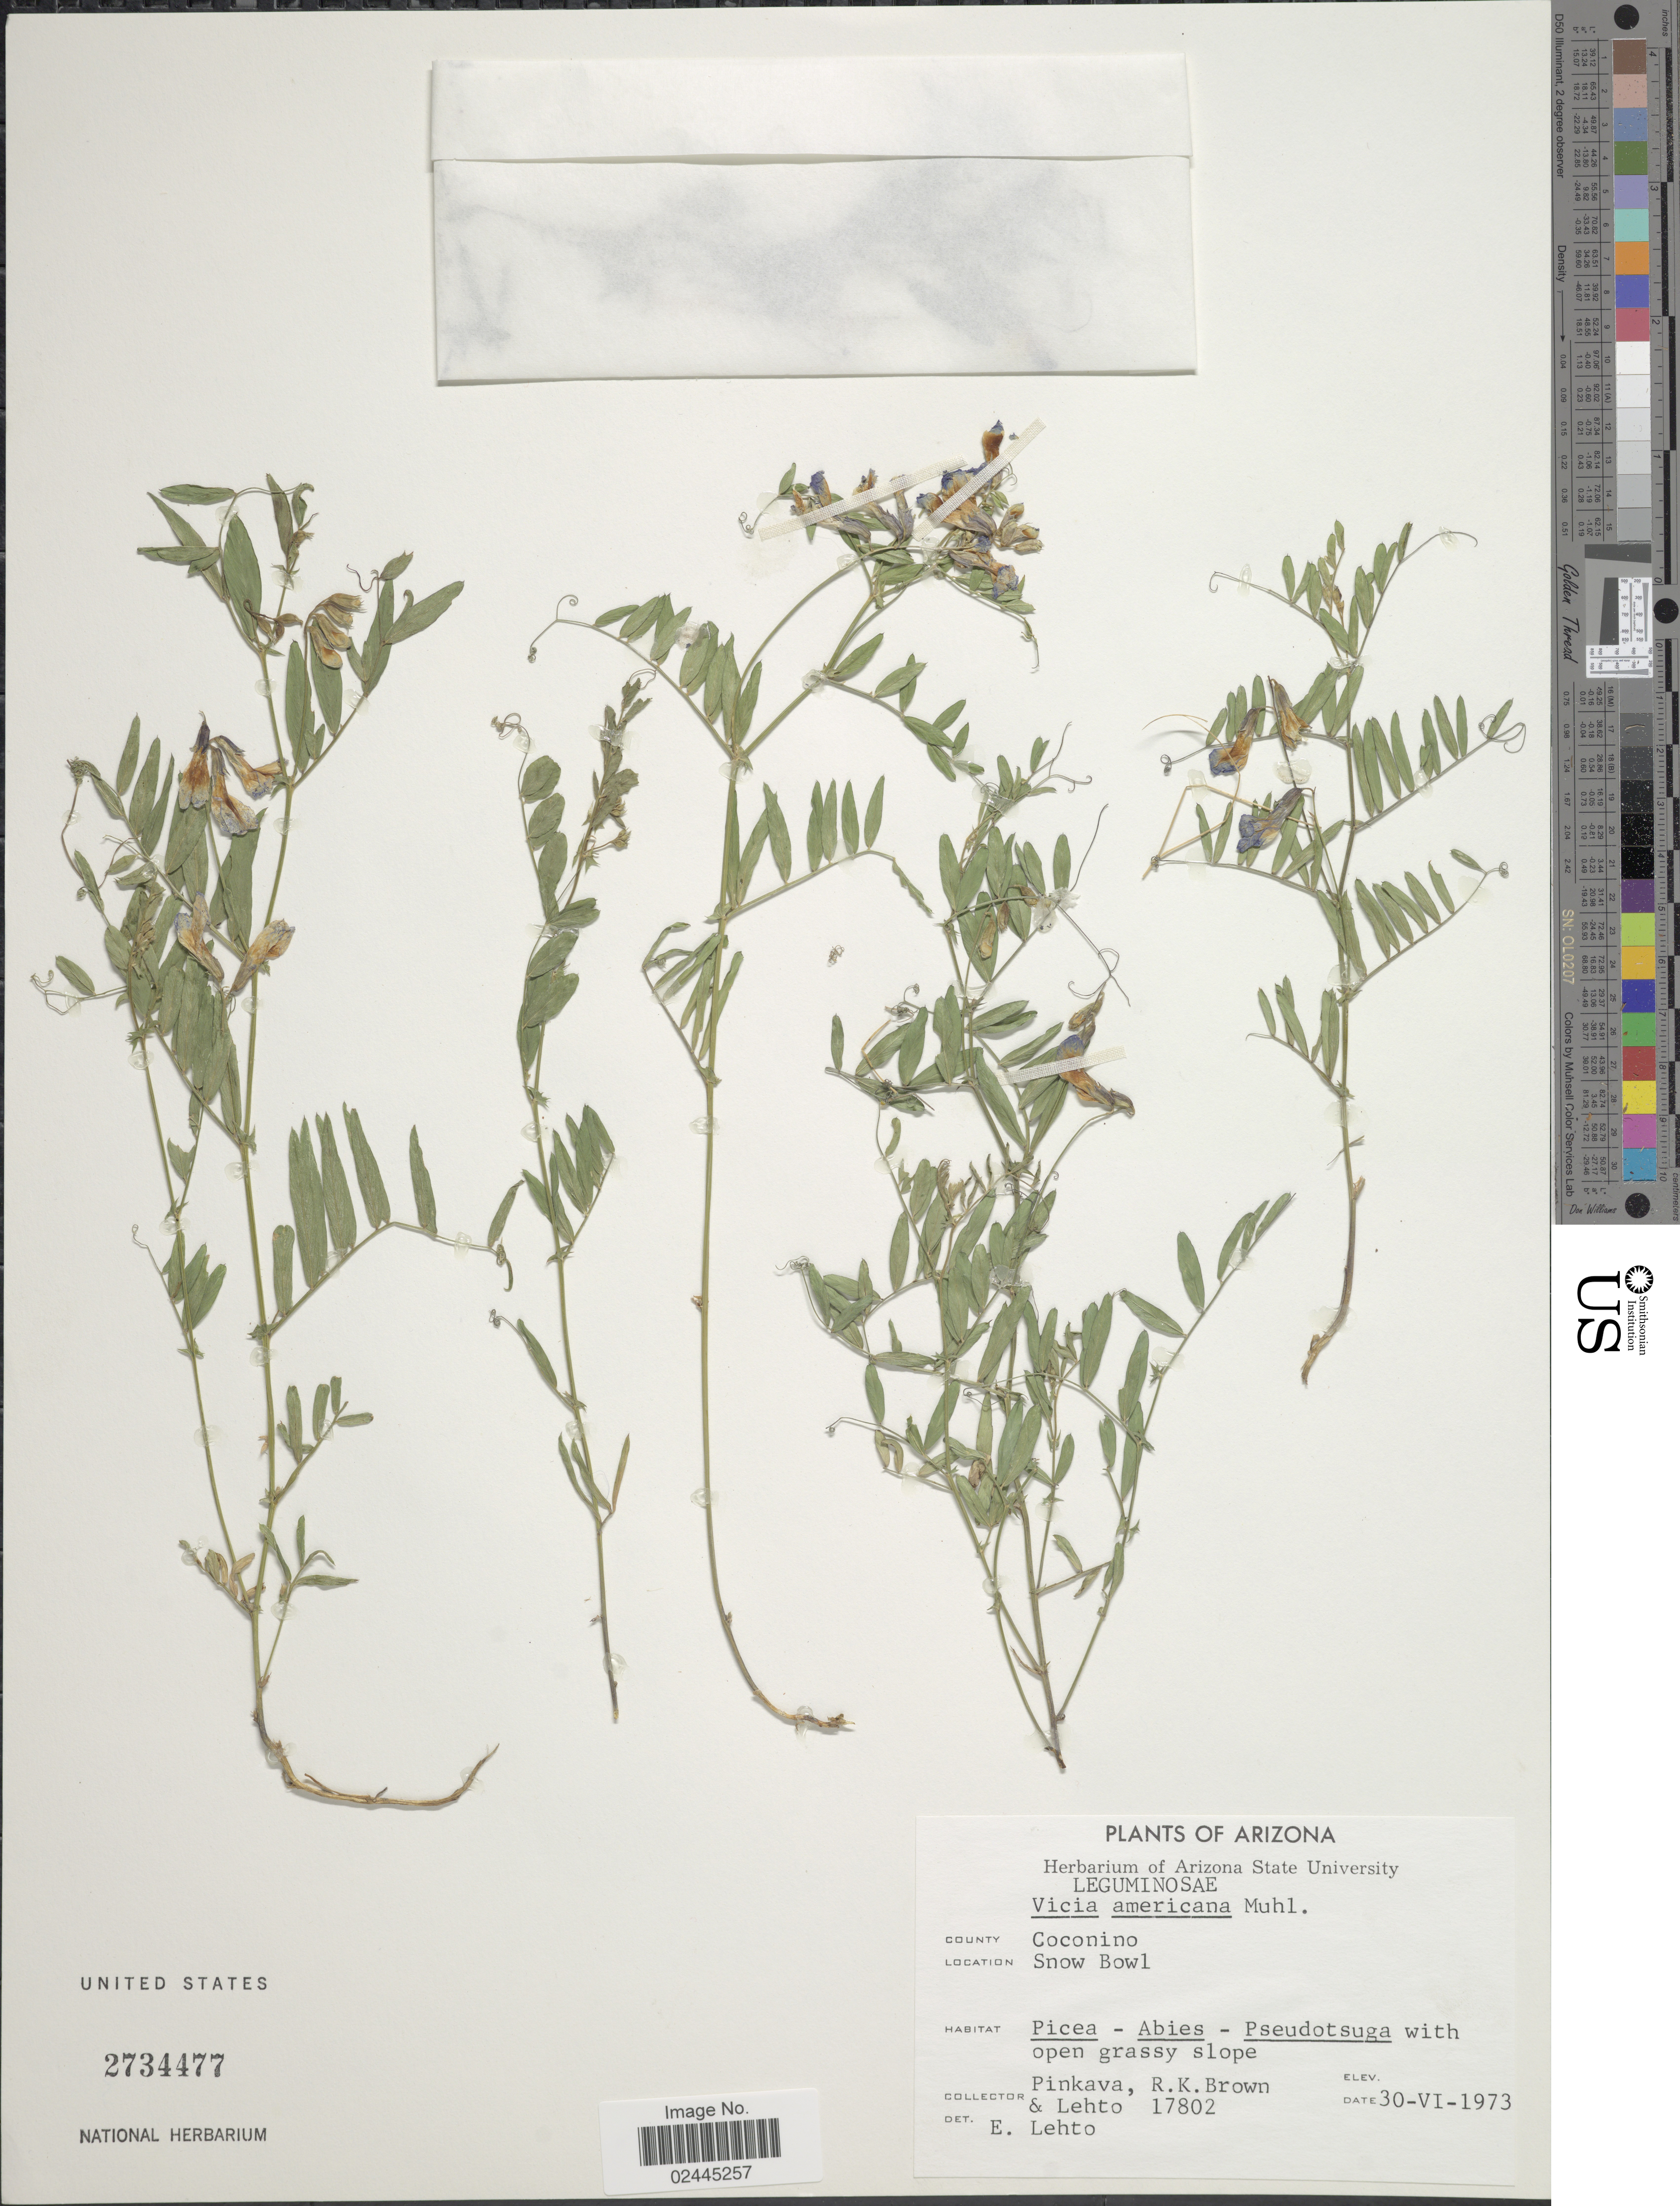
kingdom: Plantae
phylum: Tracheophyta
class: Magnoliopsida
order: Fabales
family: Fabaceae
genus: Vicia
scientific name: Vicia americana var. americana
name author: Muhl. ex Willd.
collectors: -. Pinkava, R. K. Brown & -. Lehto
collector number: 17802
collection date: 1973-06-30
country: United States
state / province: Arizona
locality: County coconino, Snow Bowl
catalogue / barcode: US 2734477